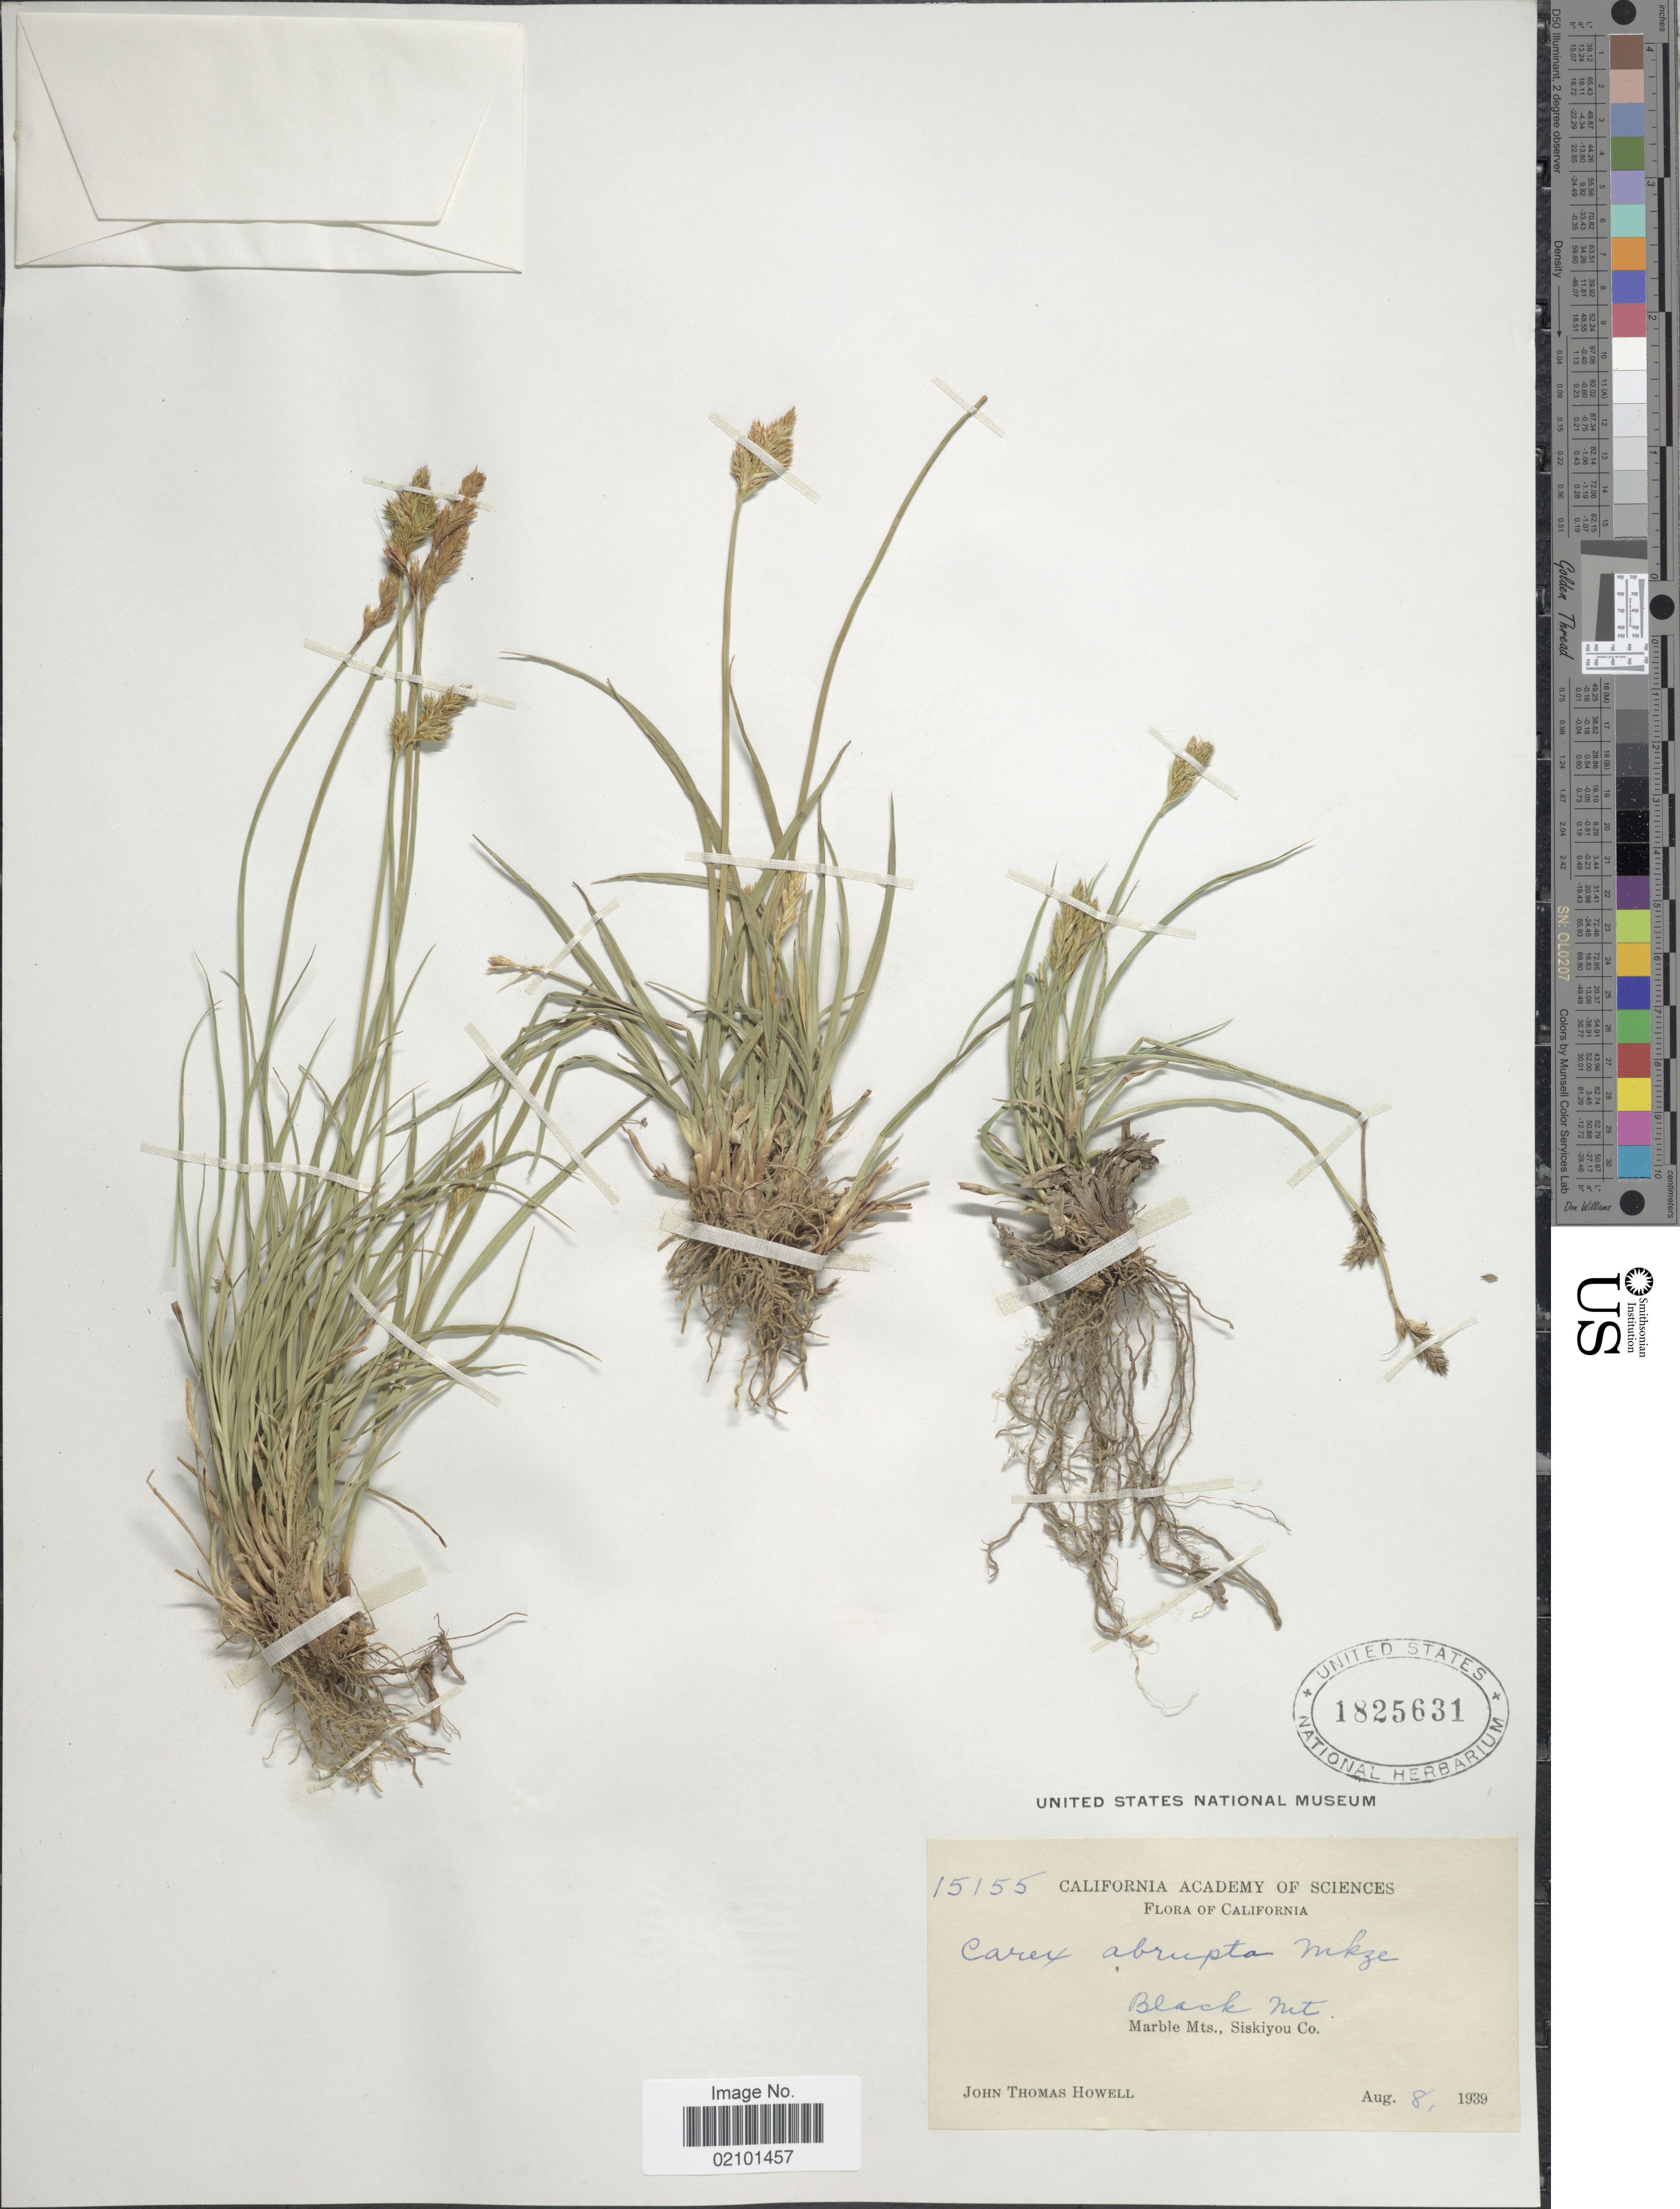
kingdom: Plantae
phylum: Tracheophyta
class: Liliopsida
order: Poales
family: Cyperaceae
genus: Carex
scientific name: Carex abrupta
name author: Mack.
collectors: J. T. Howell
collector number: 15155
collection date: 1939-08-08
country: United States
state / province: California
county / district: Siskiyou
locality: Black Mt. Marble Mts. Siskiyou Co.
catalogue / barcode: US 1825631